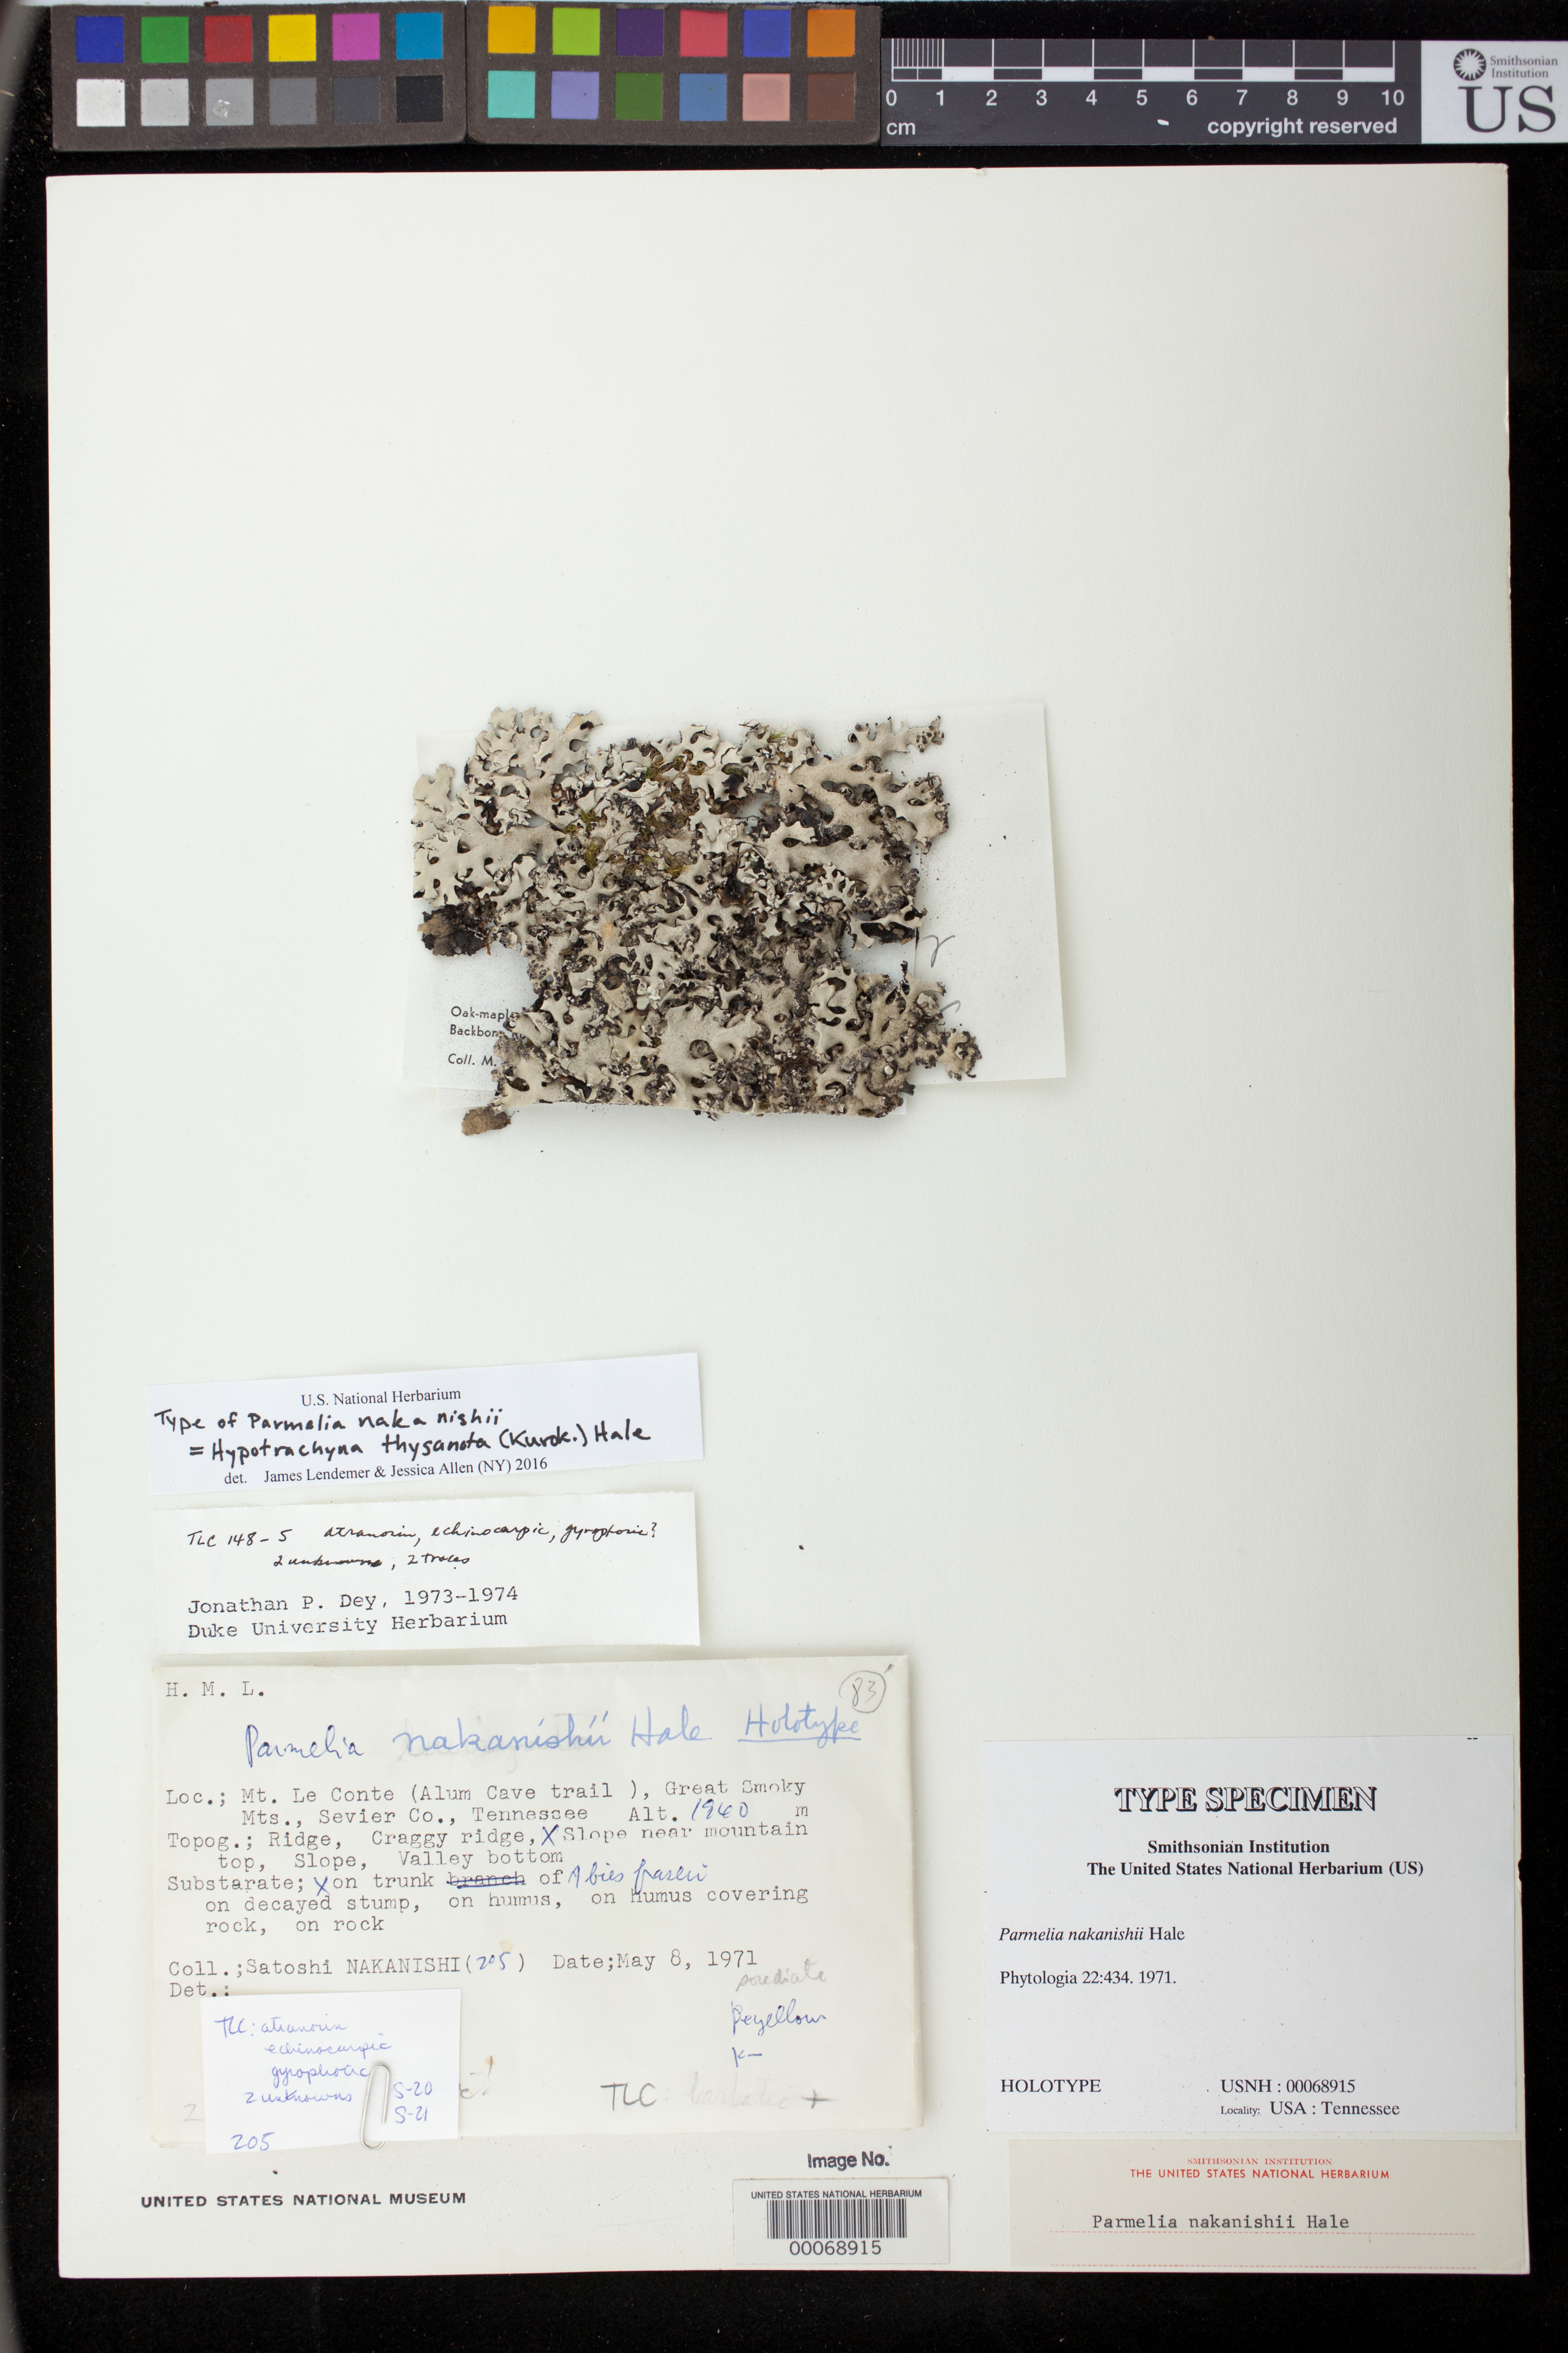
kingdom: Fungi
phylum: Ascomycota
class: Lecanoromycetes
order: Lecanorales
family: Parmeliaceae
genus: Parmelia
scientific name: Parmelia nakanishii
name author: Hale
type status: Holotype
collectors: S. Nakanishi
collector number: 205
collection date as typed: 08 May 1971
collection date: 1971-05-08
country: United States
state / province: Tennessee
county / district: Sevier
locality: Mt. Le Conte (Alum Cave Trail), Great Smokey Mts.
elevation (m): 1960